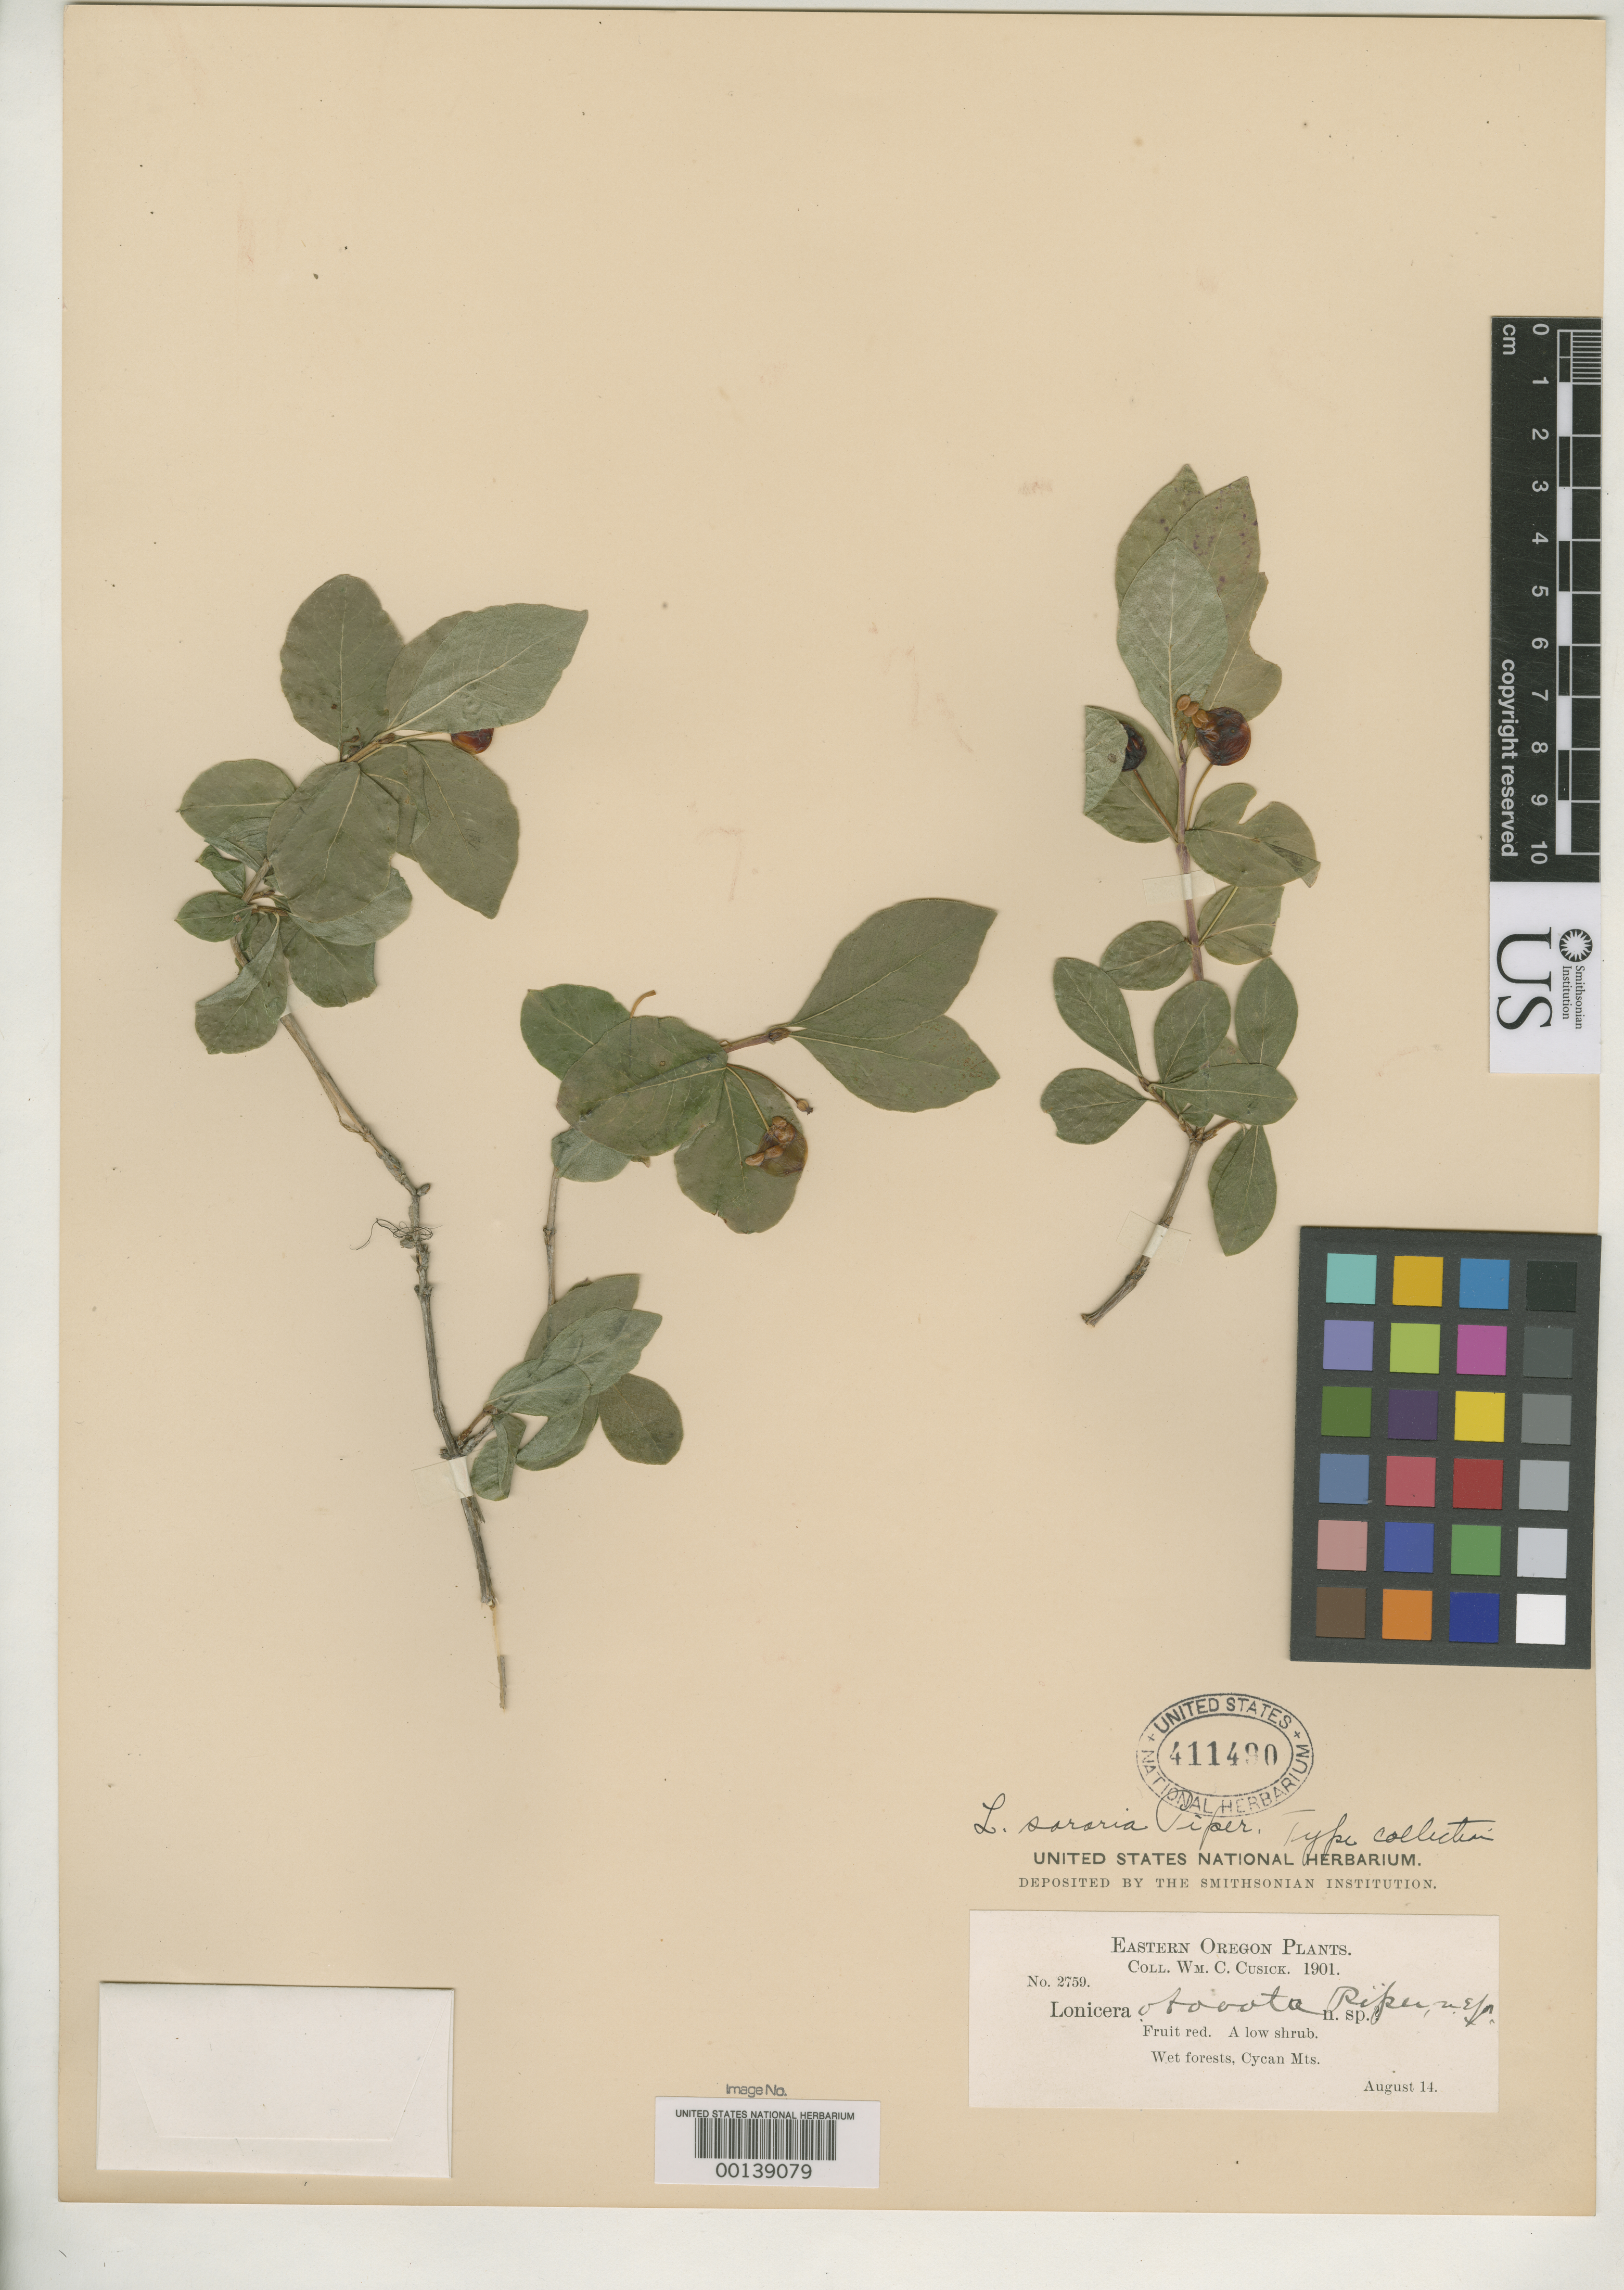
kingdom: Plantae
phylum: Tracheophyta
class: Magnoliopsida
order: Dipsacales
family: Caprifoliaceae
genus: Lonicera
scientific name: Lonicera sororia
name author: Piper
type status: Isotype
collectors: W. C. Cusick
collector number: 2759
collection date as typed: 14 Aug 1901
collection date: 1901-08-14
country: United States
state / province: Oregon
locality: Cycan Mts.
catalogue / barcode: US 411490